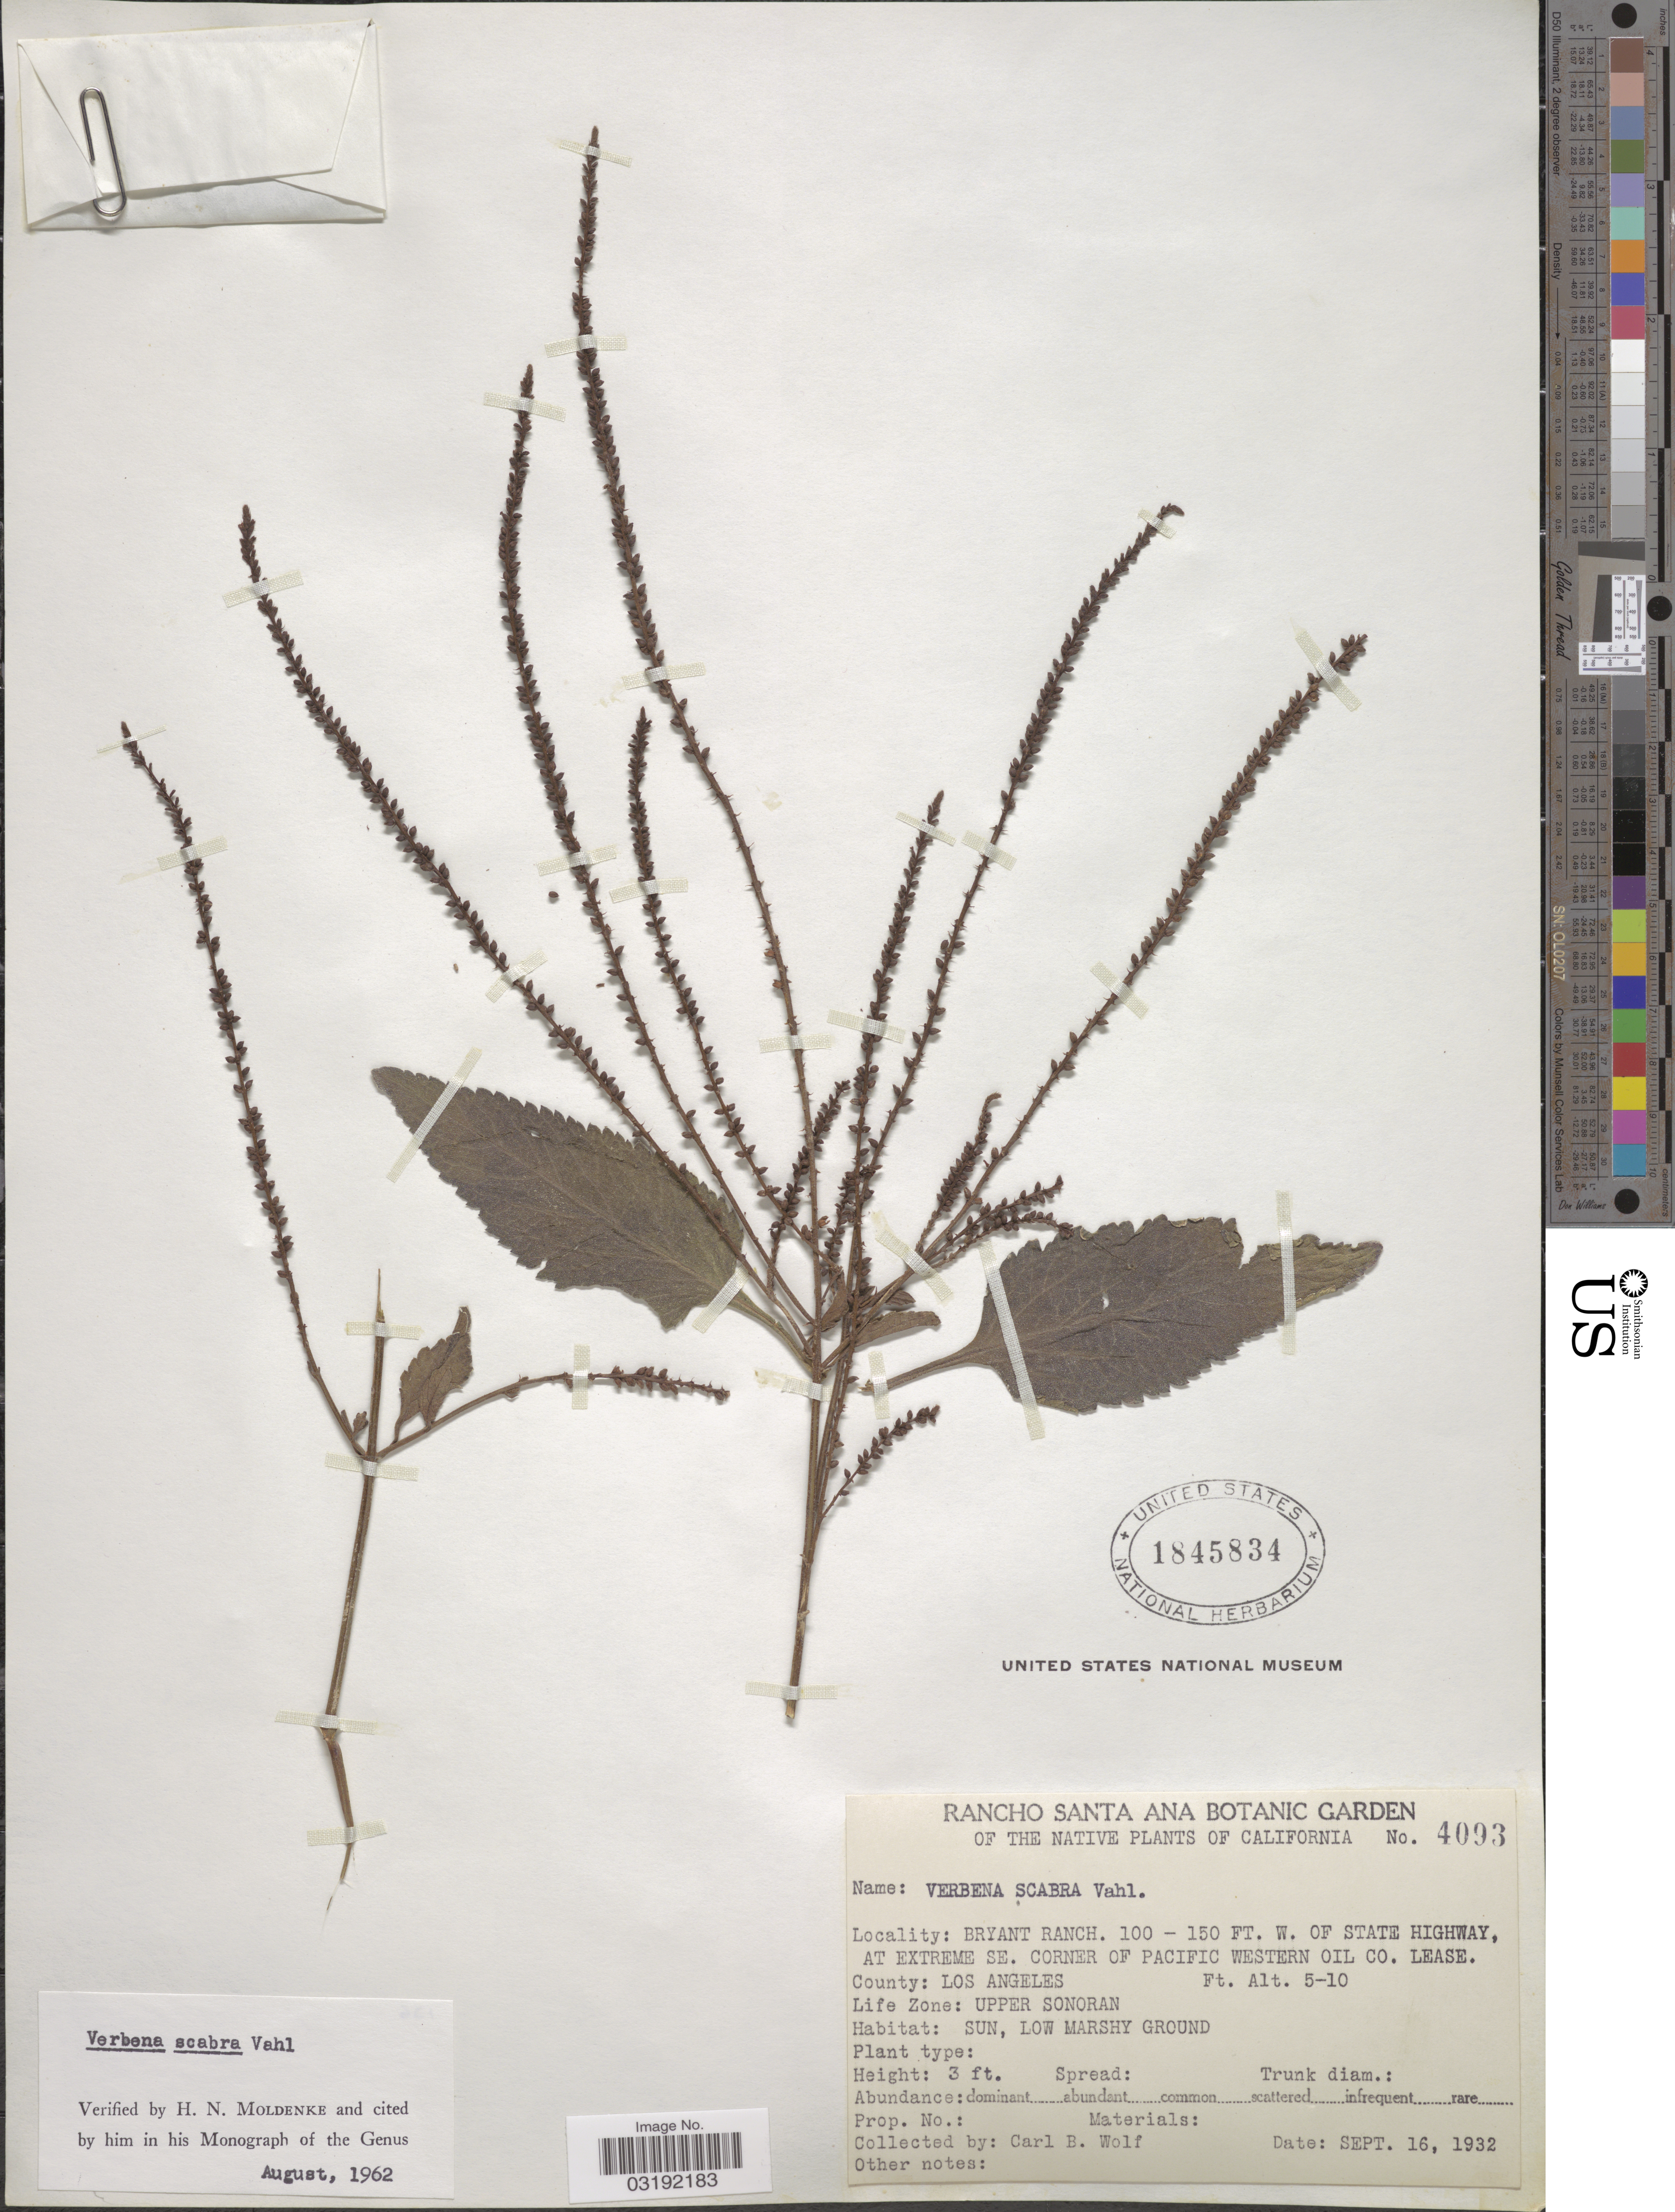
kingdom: Plantae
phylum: Tracheophyta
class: Magnoliopsida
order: Lamiales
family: Verbenaceae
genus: Verbena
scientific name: Verbena scabra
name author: Vahl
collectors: C. B. Wolf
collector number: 4093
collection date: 1932-09-16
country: United States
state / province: California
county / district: Los Angeles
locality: Bryant Ranch. 100 - 150 ft. W. of State Highway, at extreme SE. corner of Pacific Western Oil Co. Lease. County: Los Angeles, Life Zone: Upper Sonoran.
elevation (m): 2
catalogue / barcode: US 1845834